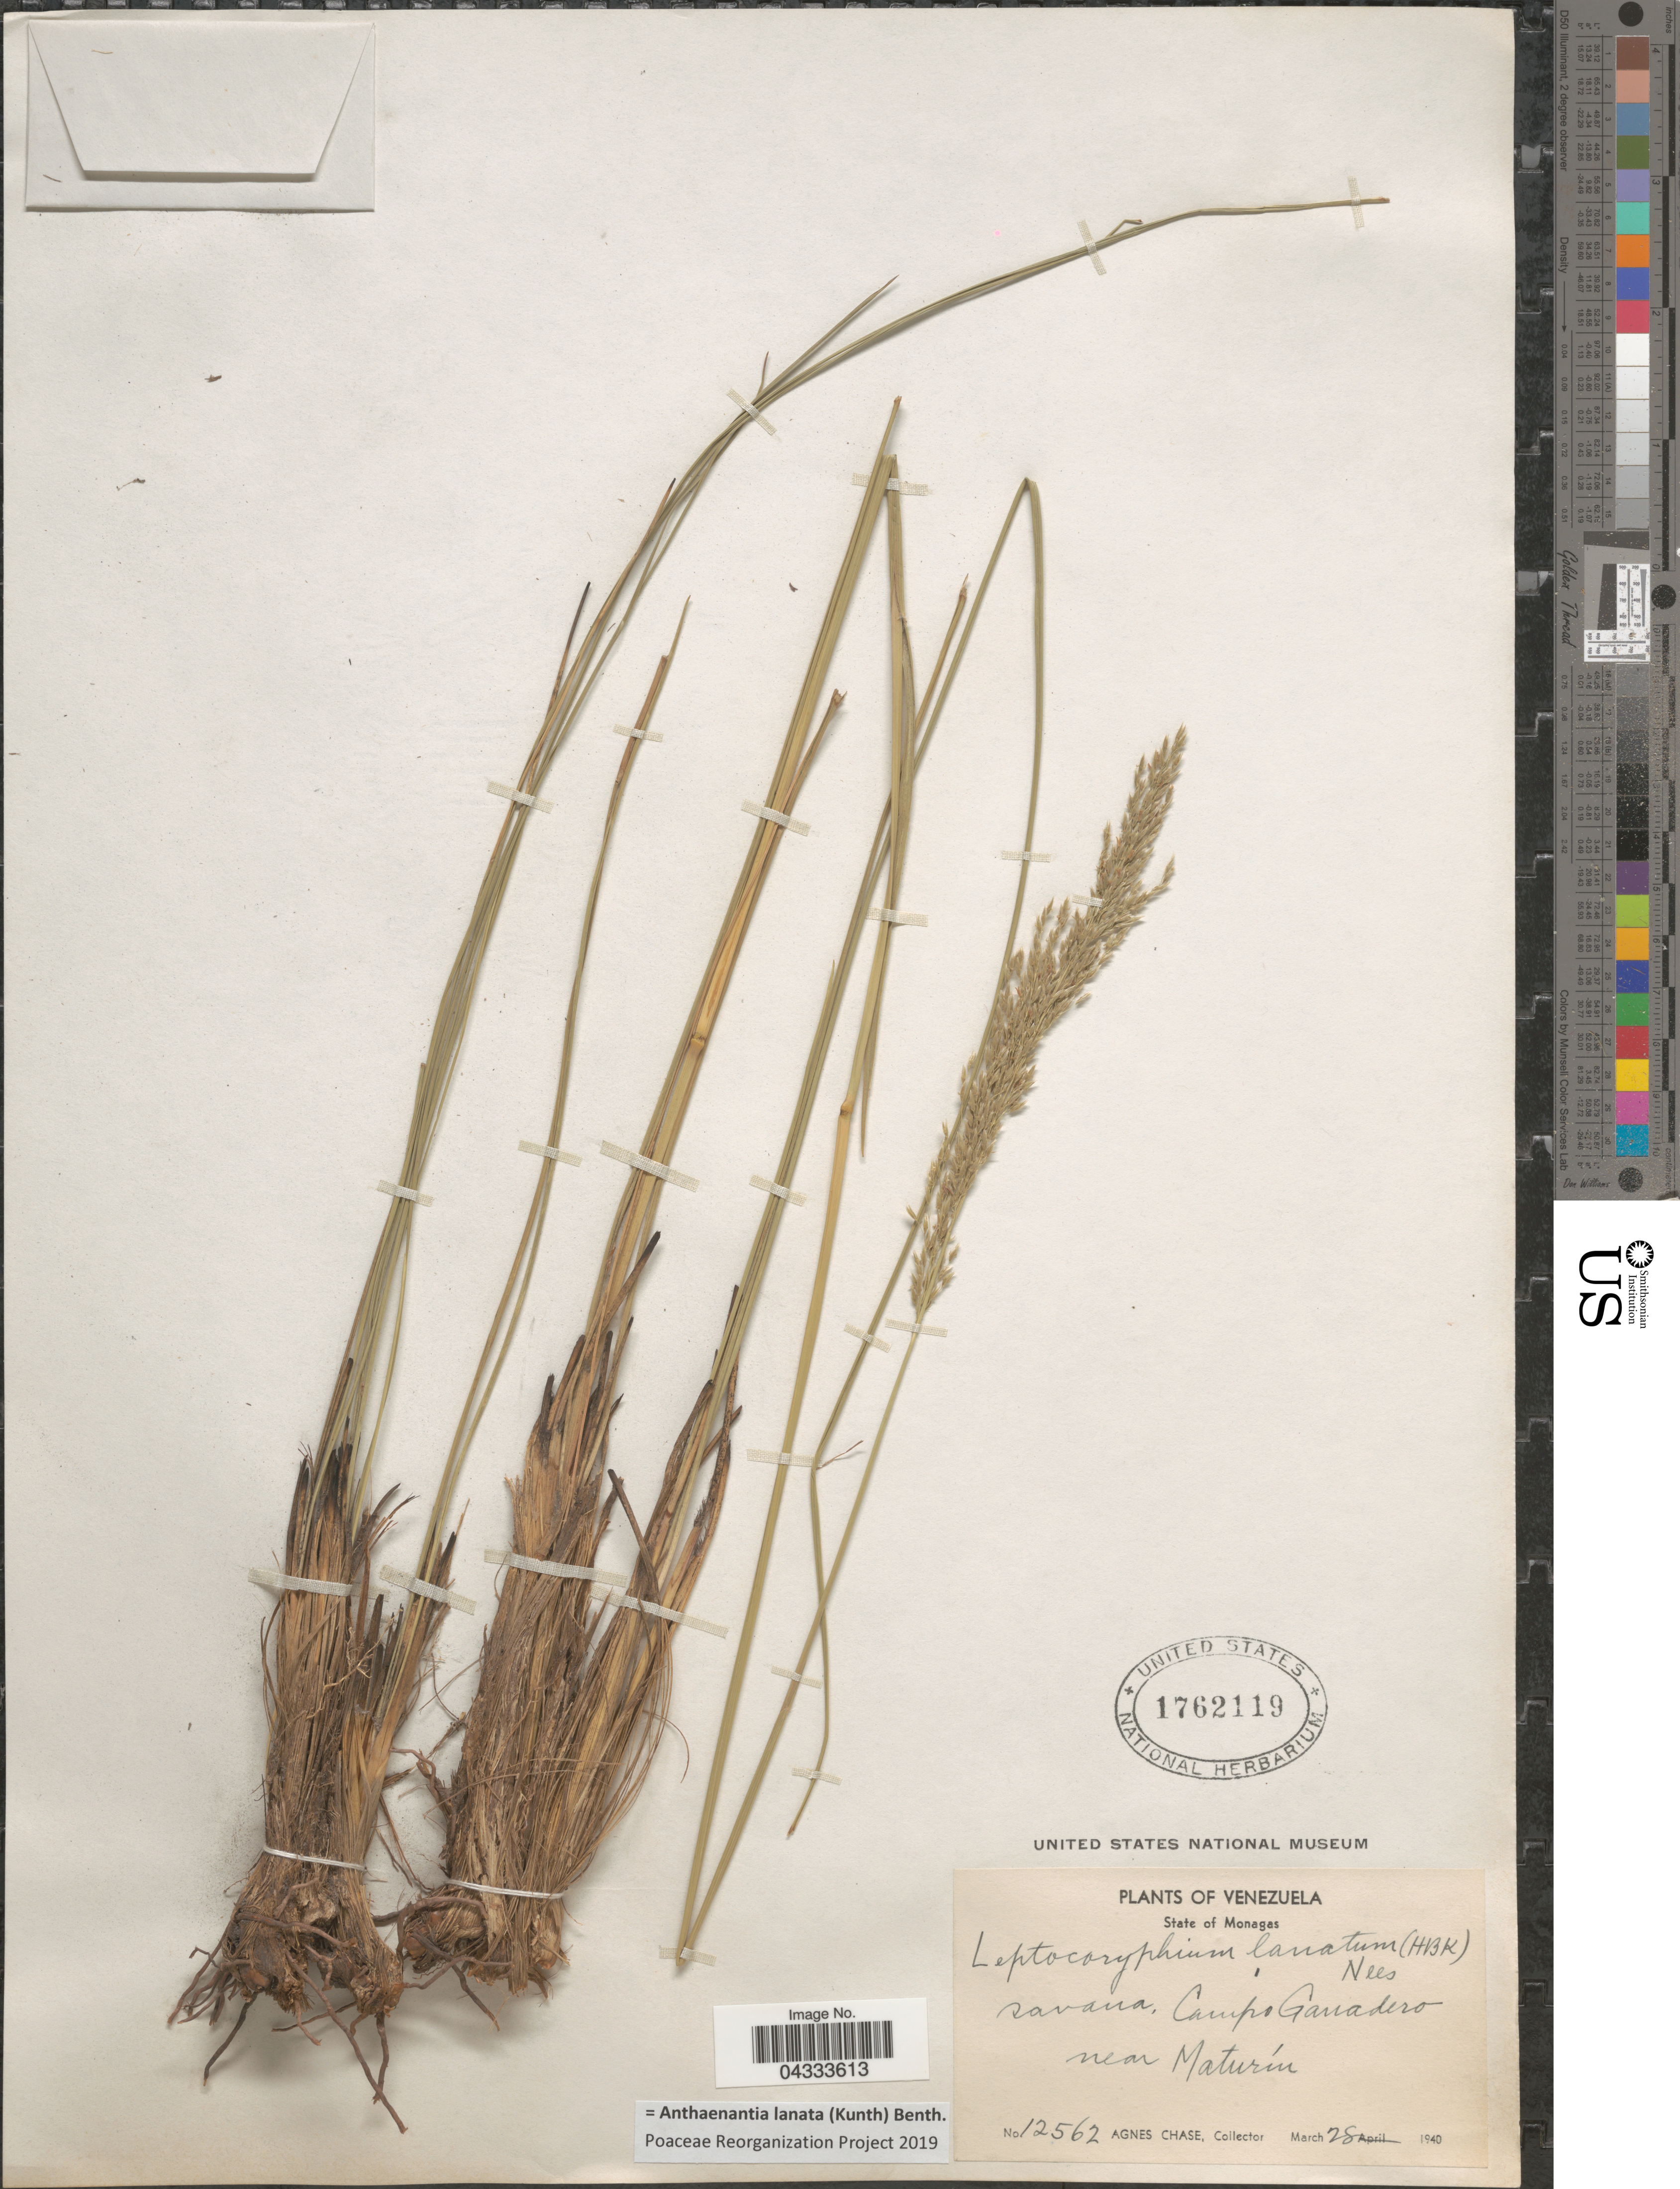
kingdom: Plantae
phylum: Tracheophyta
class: Liliopsida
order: Poales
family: Poaceae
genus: Anthaenantia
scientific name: Anthaenantia lanata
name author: (Kunth) Benth.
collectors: A. Chase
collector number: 12562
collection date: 1940-03-28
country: Venezuela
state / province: Monagas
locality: Savana, Campo Ganadero near Muturín.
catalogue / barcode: US 1762119